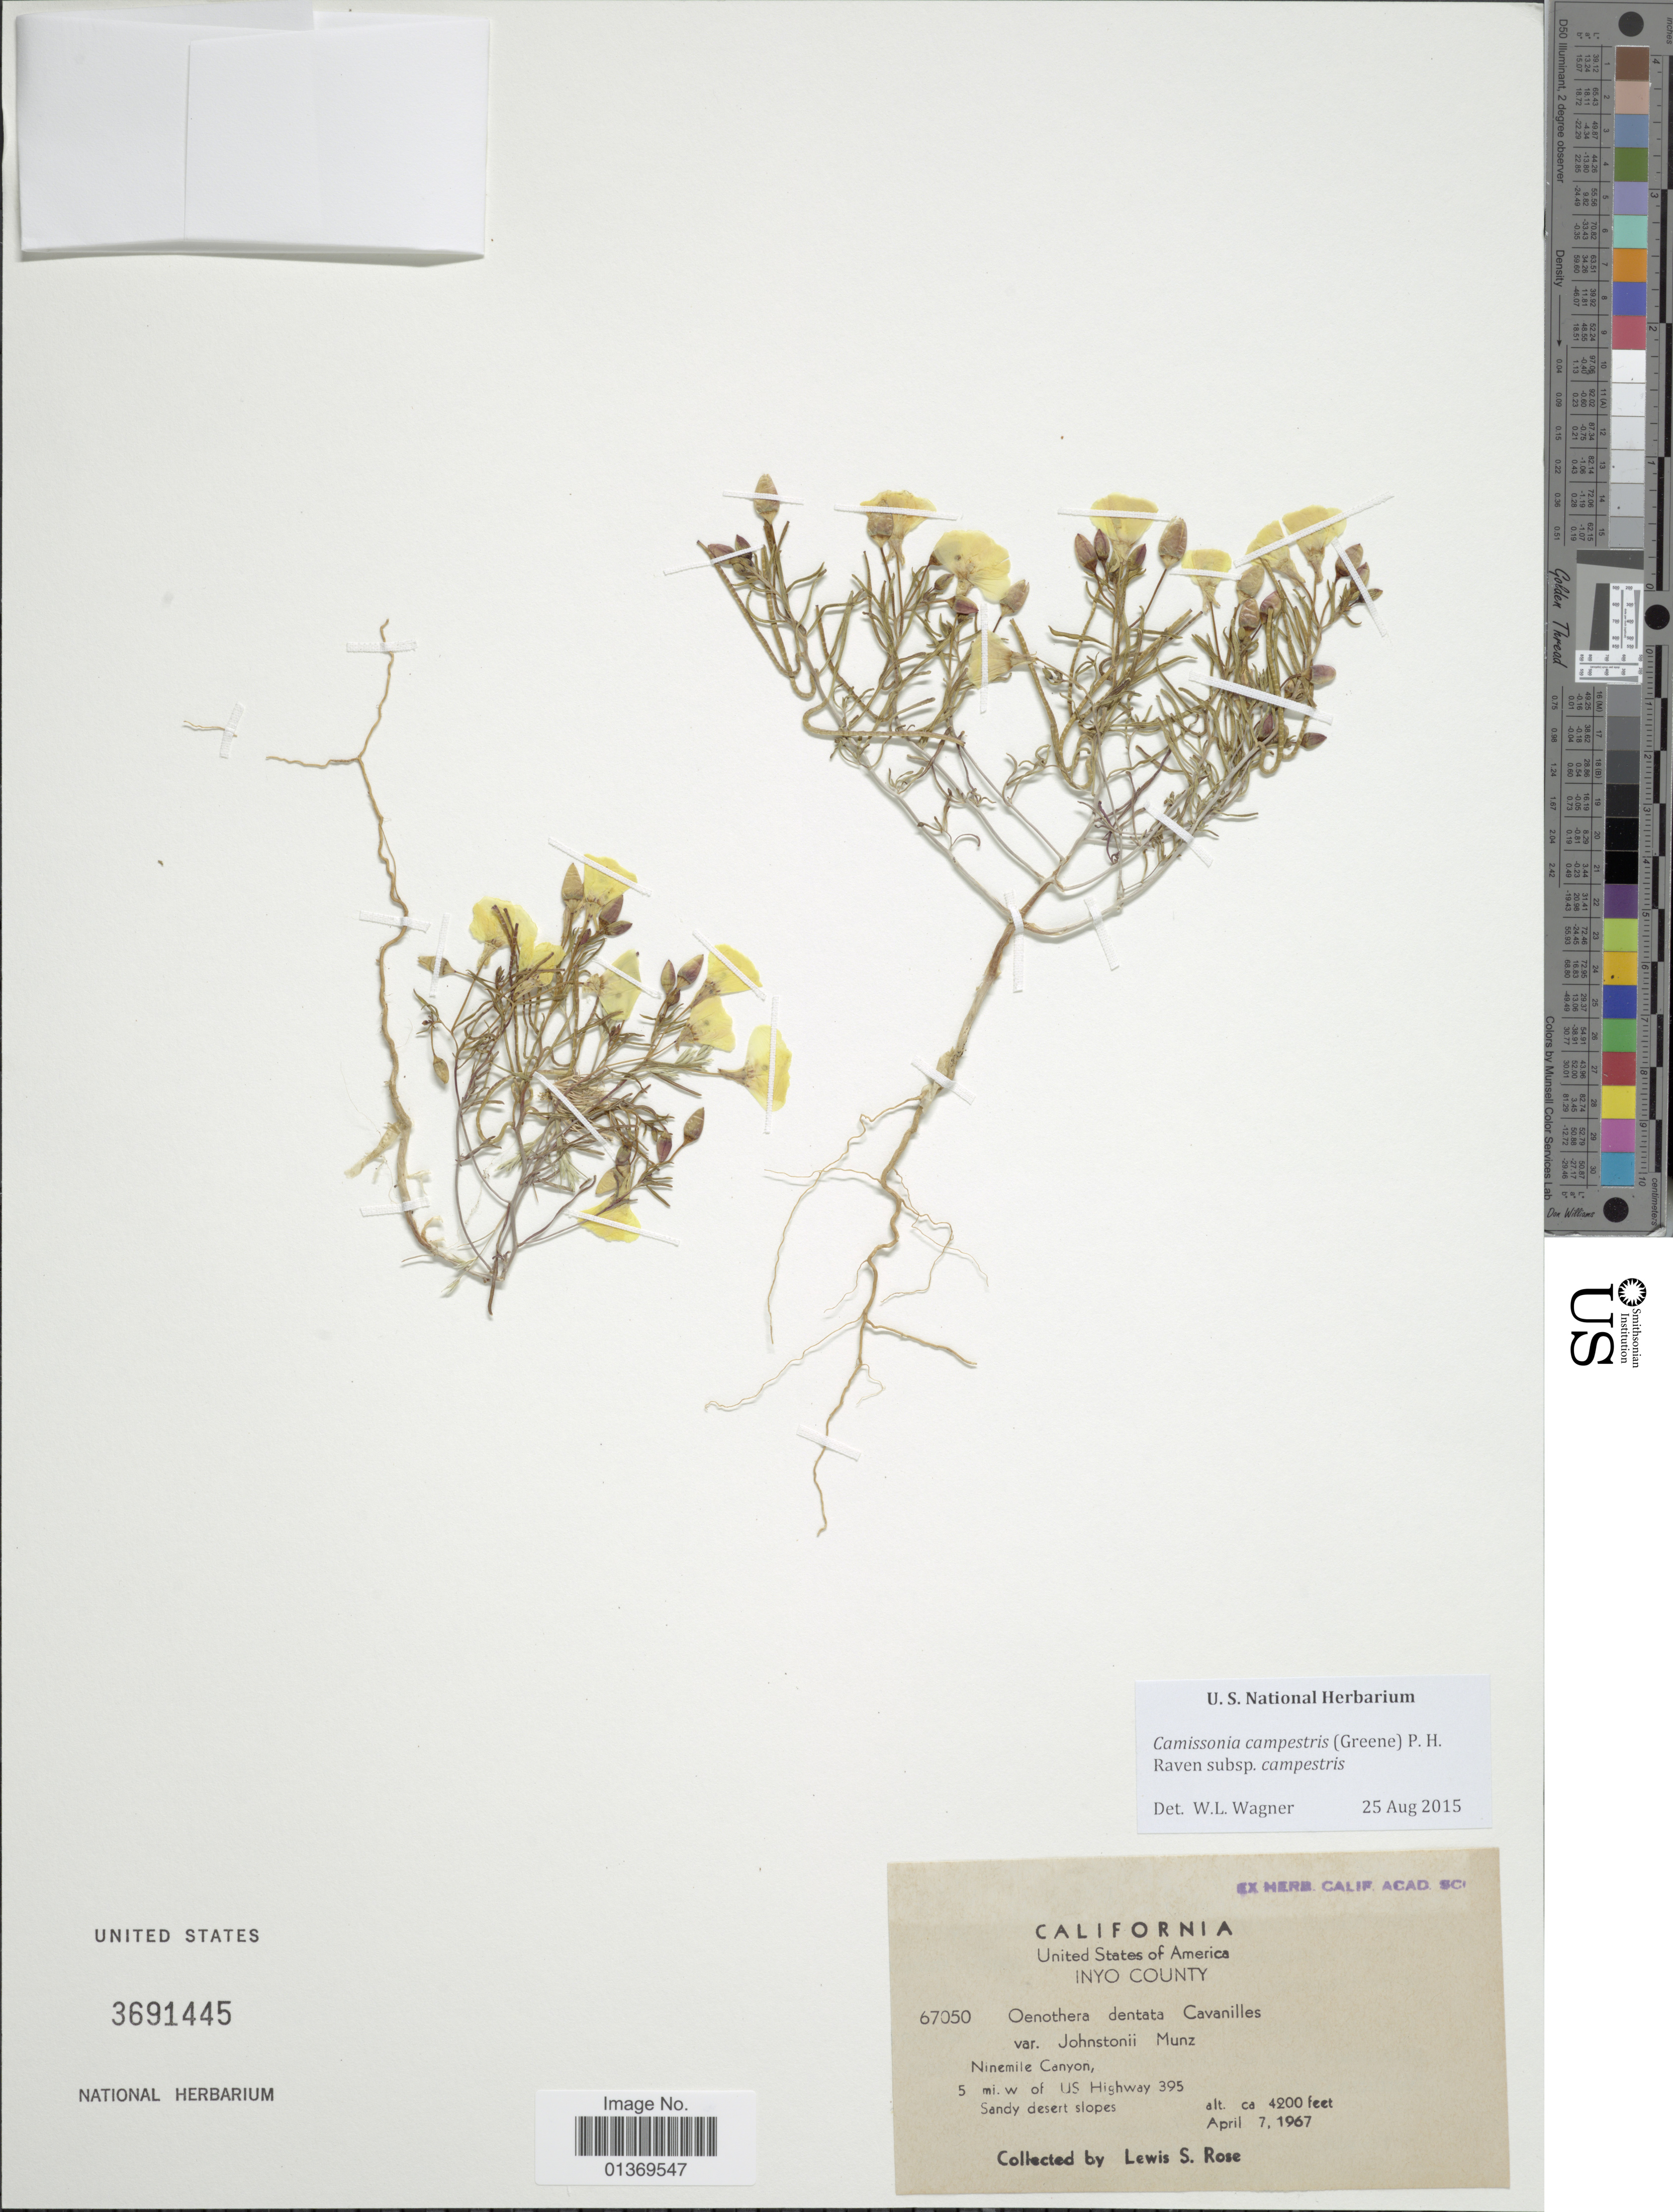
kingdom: Plantae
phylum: Tracheophyta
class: Magnoliopsida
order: Myrtales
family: Onagraceae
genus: Camissonia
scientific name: Camissonia campestris subsp. campestris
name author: (Greene) P.H. Raven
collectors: L. S. Rose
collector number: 67050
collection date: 1967-04-07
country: United States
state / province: California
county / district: Inyo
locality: Inyo County, Ninemile Canyon, 5 mi. w of US Highway 395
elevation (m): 1280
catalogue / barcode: US 3691445